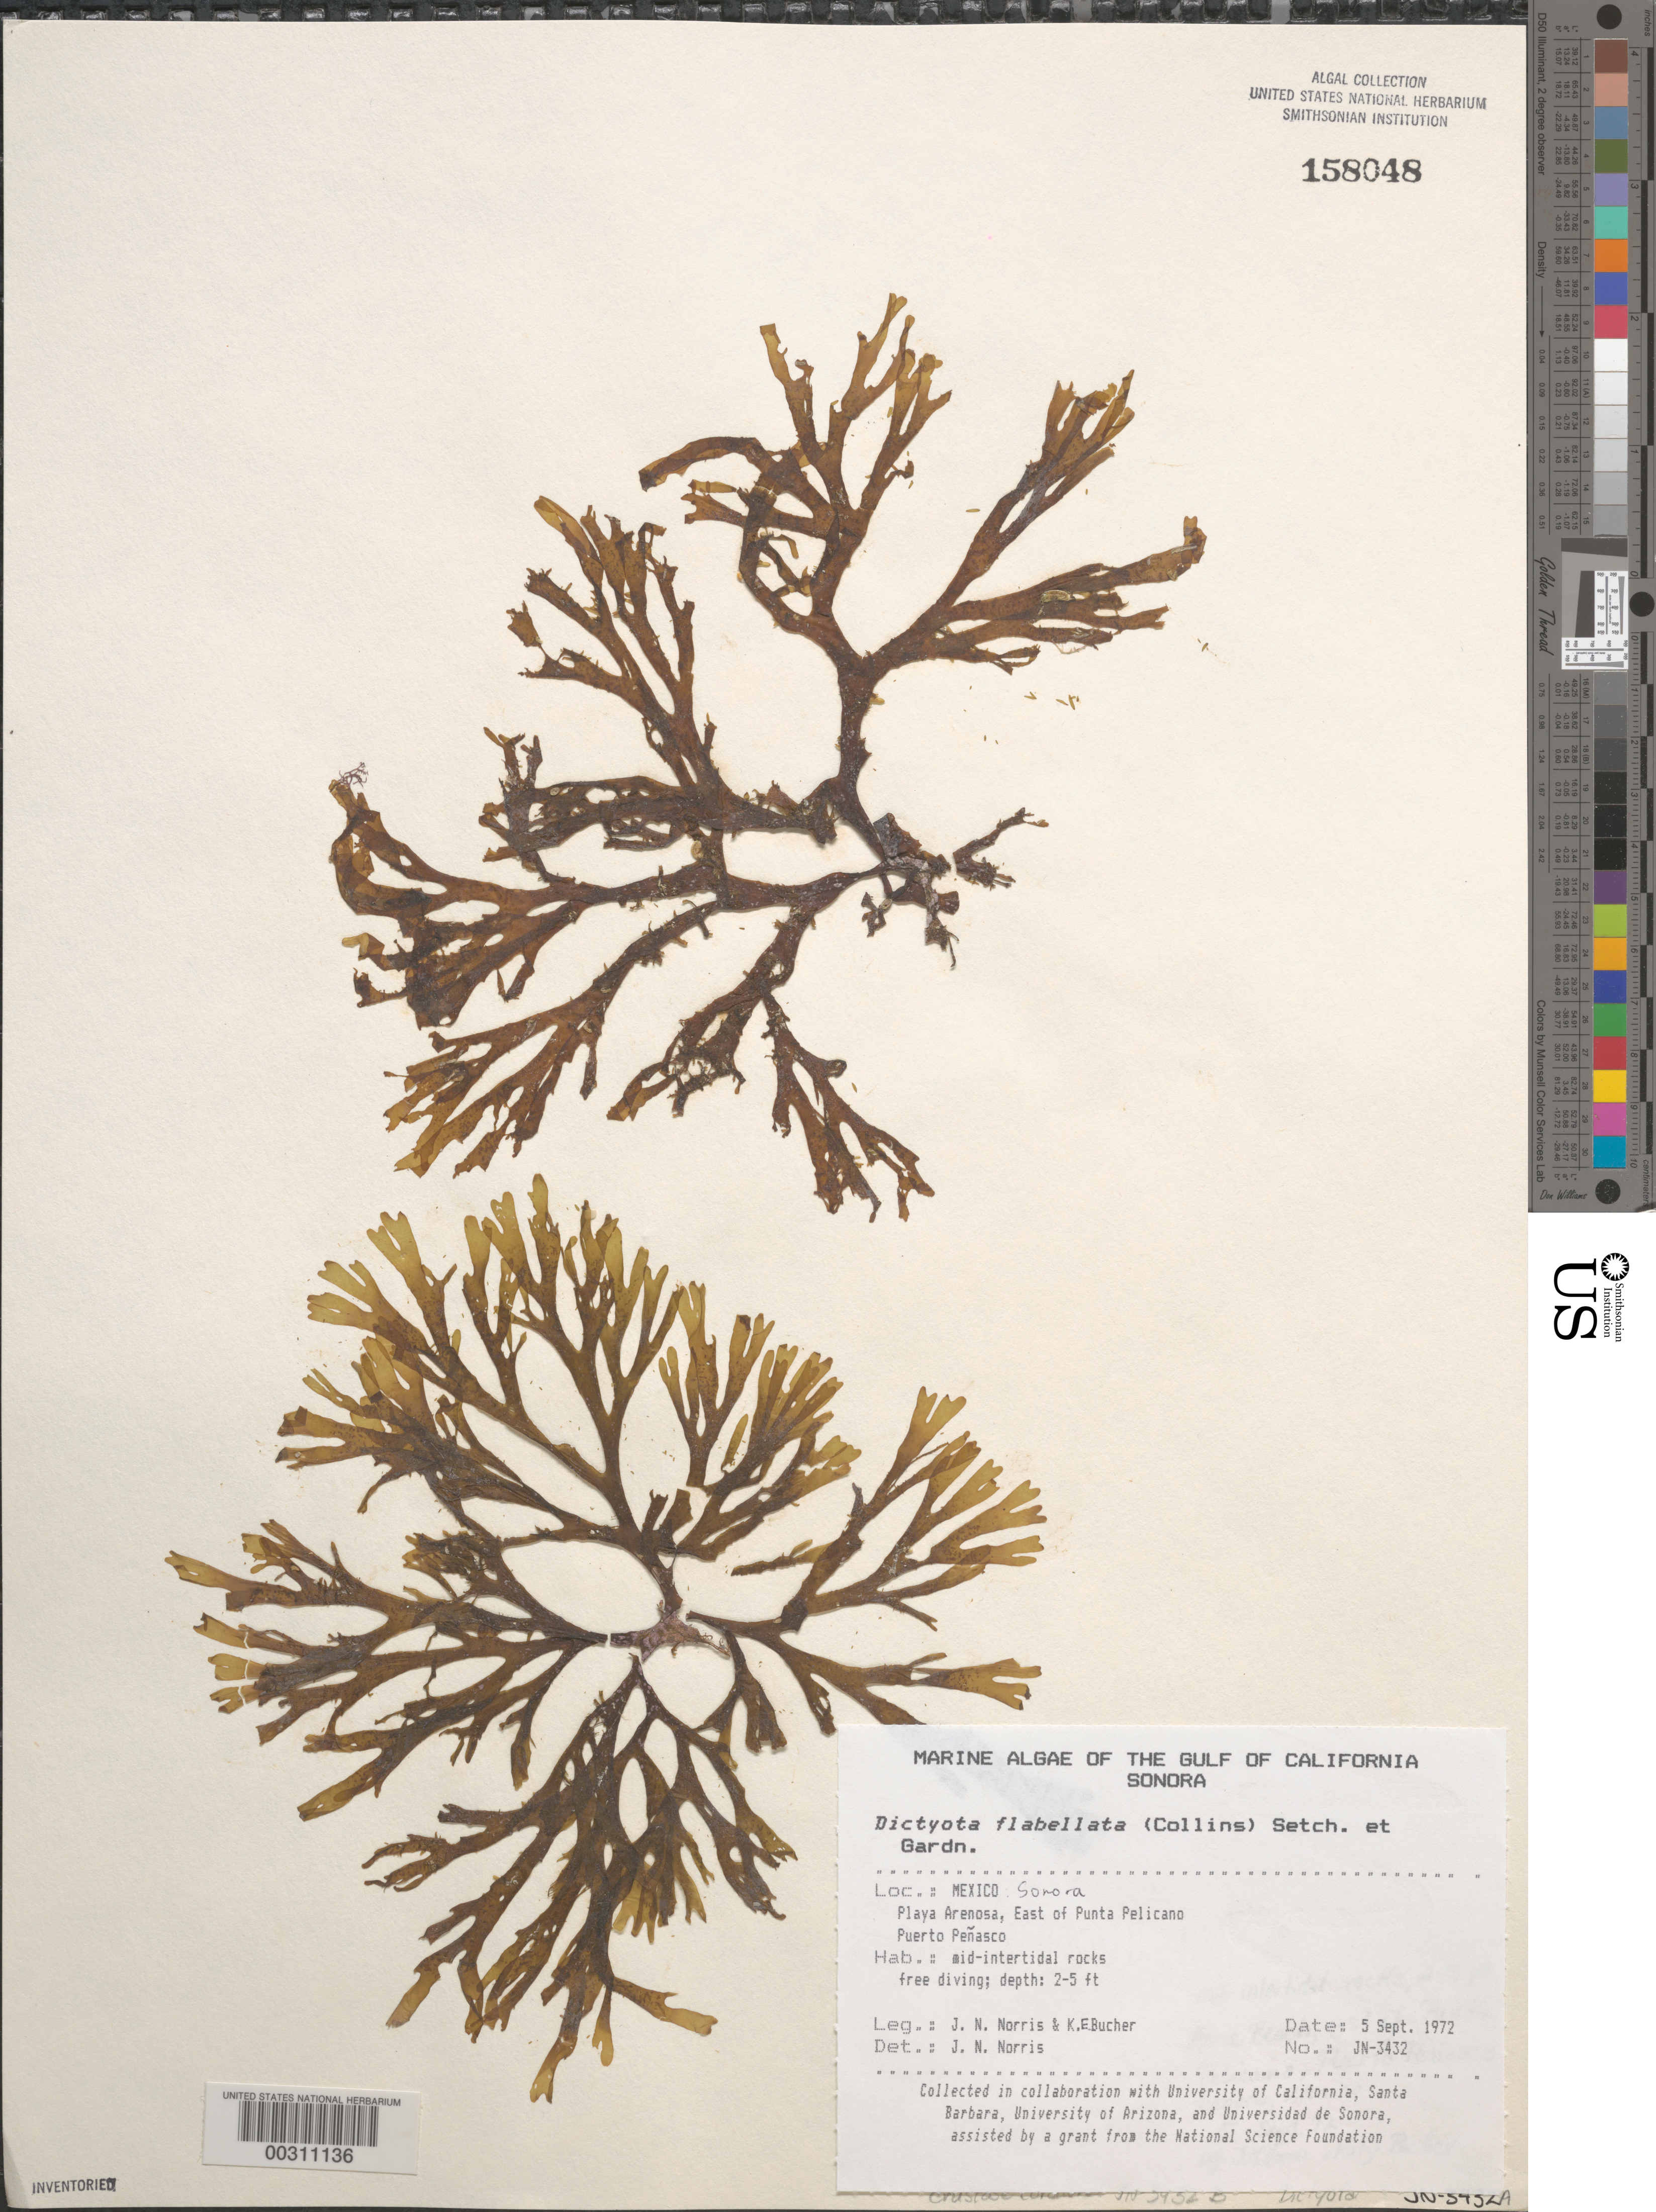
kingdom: Chromista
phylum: Ochrophyta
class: Phaeophyceae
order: Dictyotales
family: Dictyotaceae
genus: Dictyota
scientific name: Dictyota flabellata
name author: (Collins) Setch. & N.L. Gardner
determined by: Norris, James N.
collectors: J. N. Norris & K. E. Bucher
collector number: JN-3432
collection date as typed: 05 Sep 1972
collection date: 1972-09-05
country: Mexico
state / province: Sonora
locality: Playa Arenosa, Puerto Penasco, east of Punta Pelicano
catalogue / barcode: US 158048